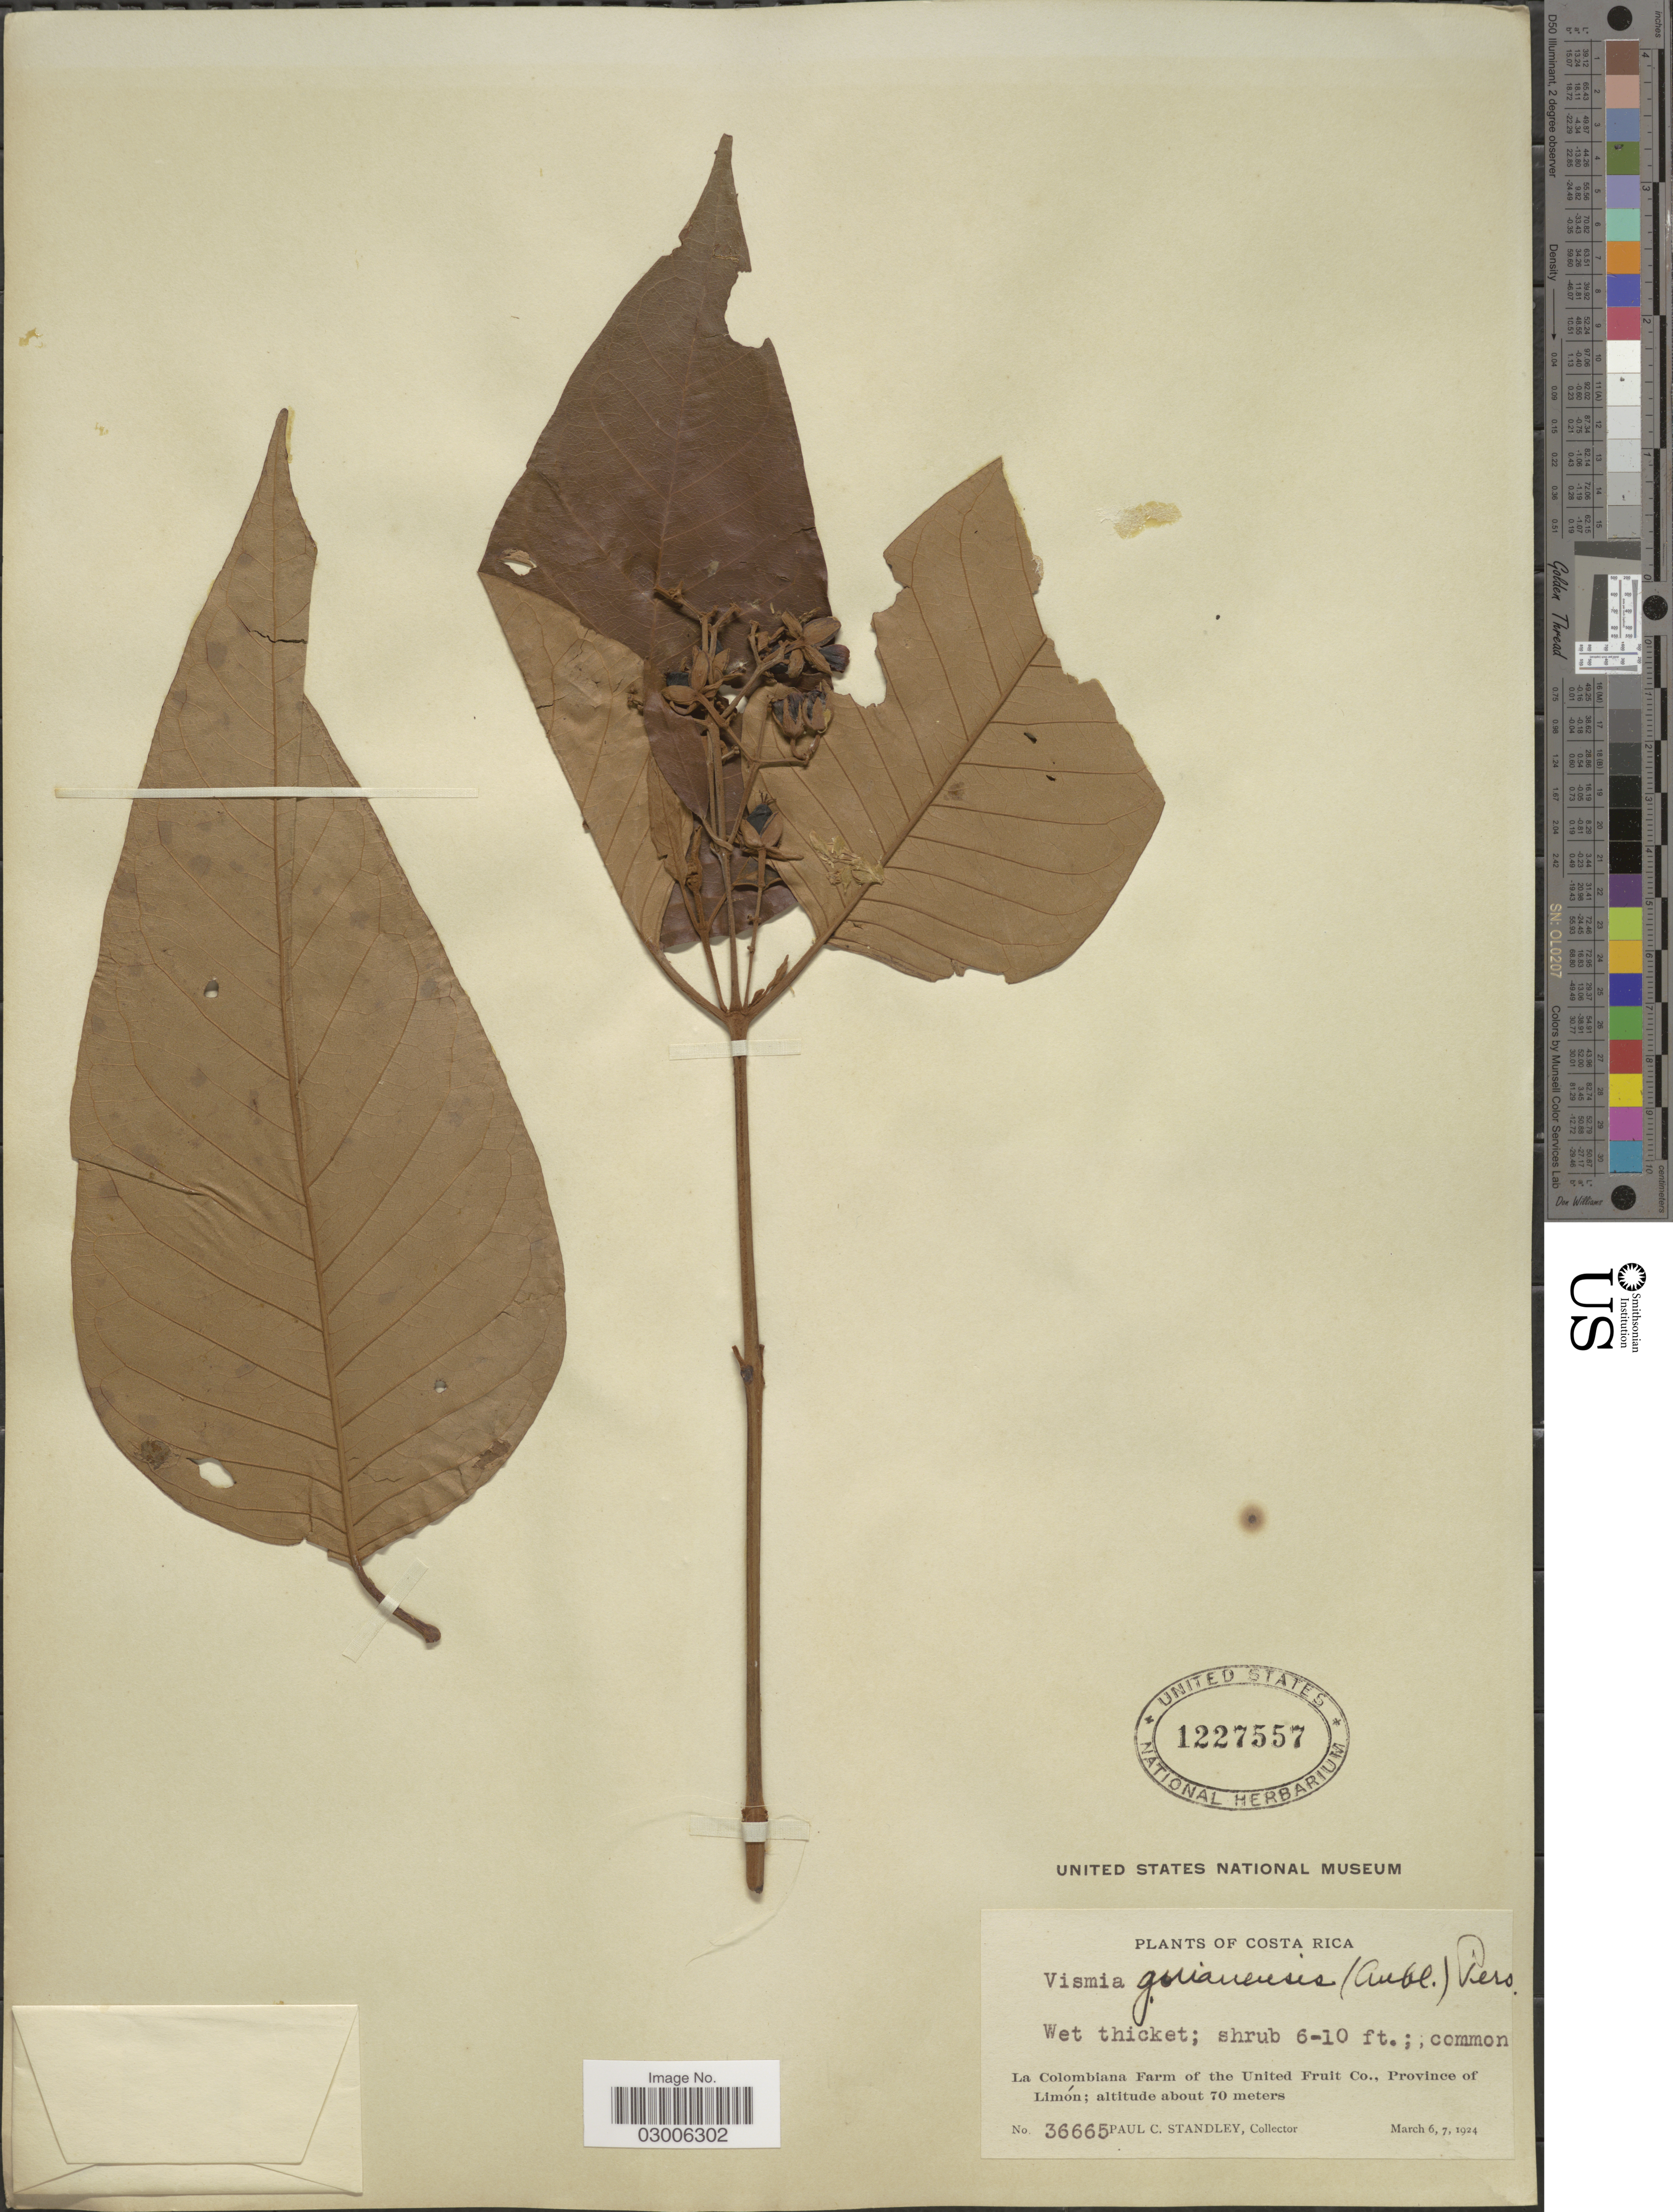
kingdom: Plantae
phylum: Tracheophyta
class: Magnoliopsida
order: Malpighiales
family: Hypericaceae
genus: Vismia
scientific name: Vismia guianensis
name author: (Aubl.) Pers.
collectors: P. C. Standley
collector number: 36665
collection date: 1924-03-06/1924-03-07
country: Costa Rica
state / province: Limón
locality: La Colombiana Farm of the United Fruit Co.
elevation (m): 70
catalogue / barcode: US 1227557